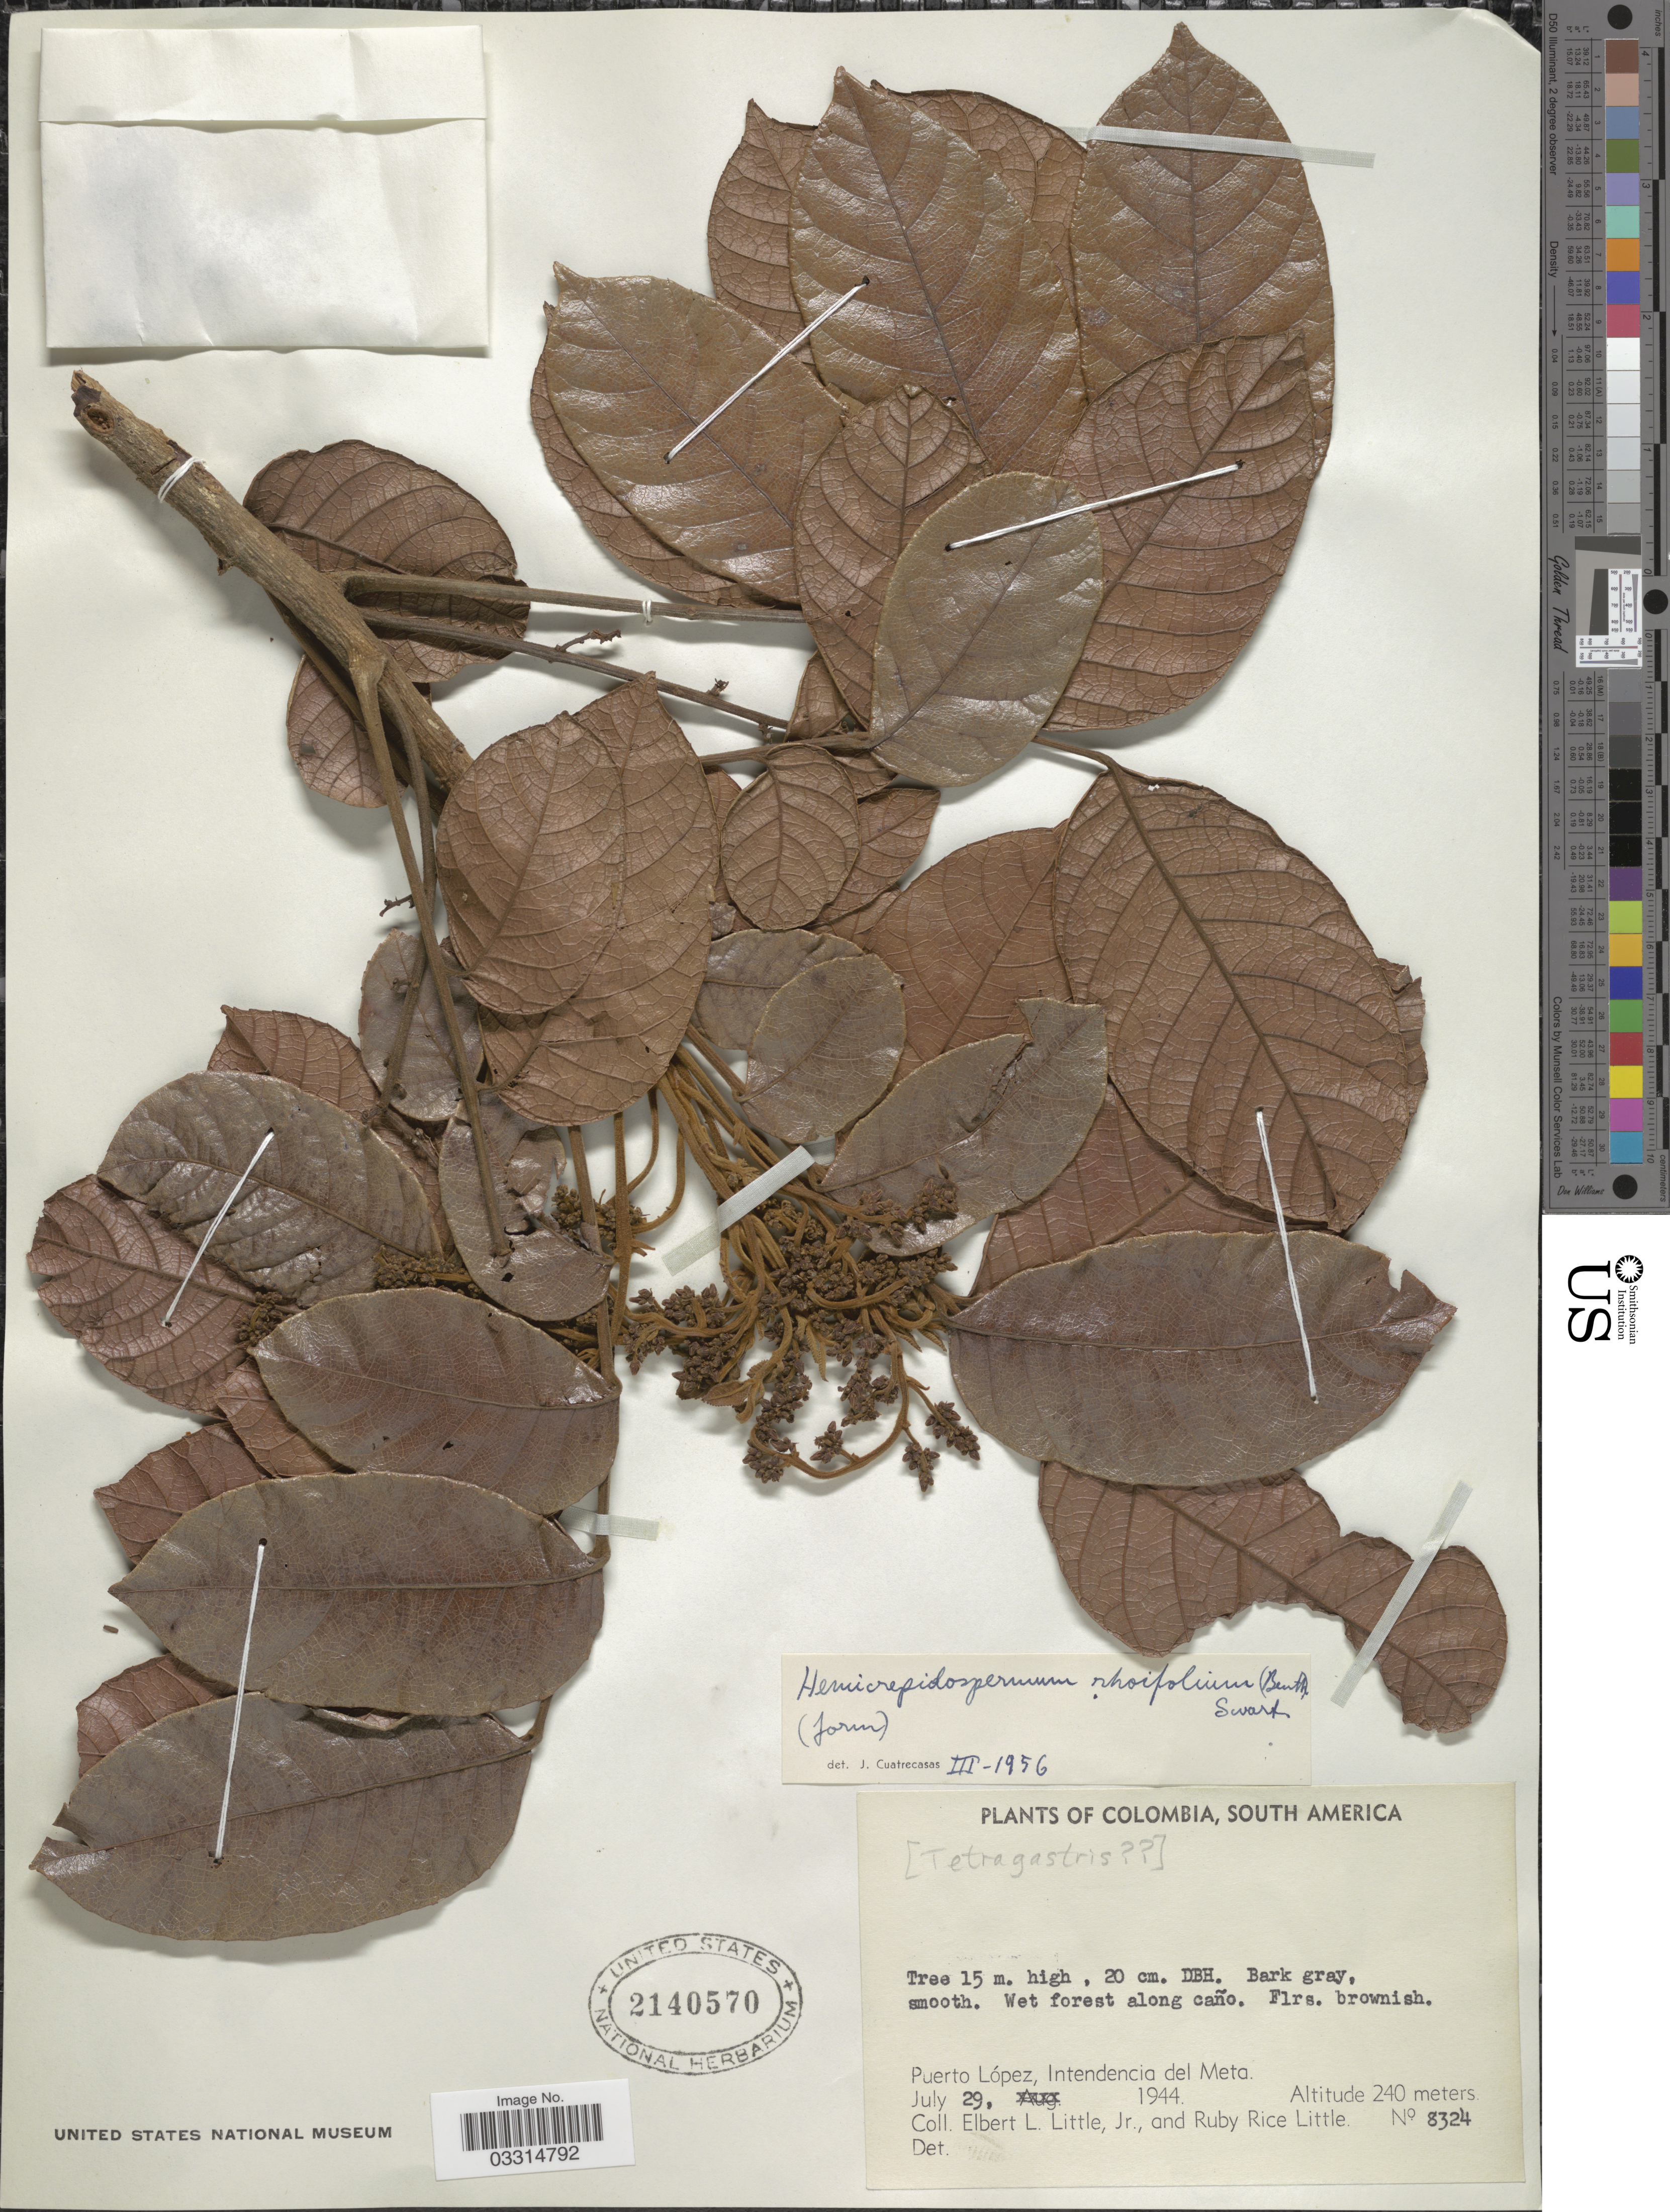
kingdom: Plantae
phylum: Tracheophyta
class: Magnoliopsida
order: Sapindales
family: Burseraceae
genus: Protium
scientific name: Protium rhoifolium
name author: (Benth.) Byng & Christenh.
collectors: E. L. Little & R. R. Little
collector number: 8324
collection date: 1944-07-29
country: Colombia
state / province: Meta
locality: Puerto López, Intendencia del Meta.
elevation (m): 240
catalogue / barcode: US 2140570